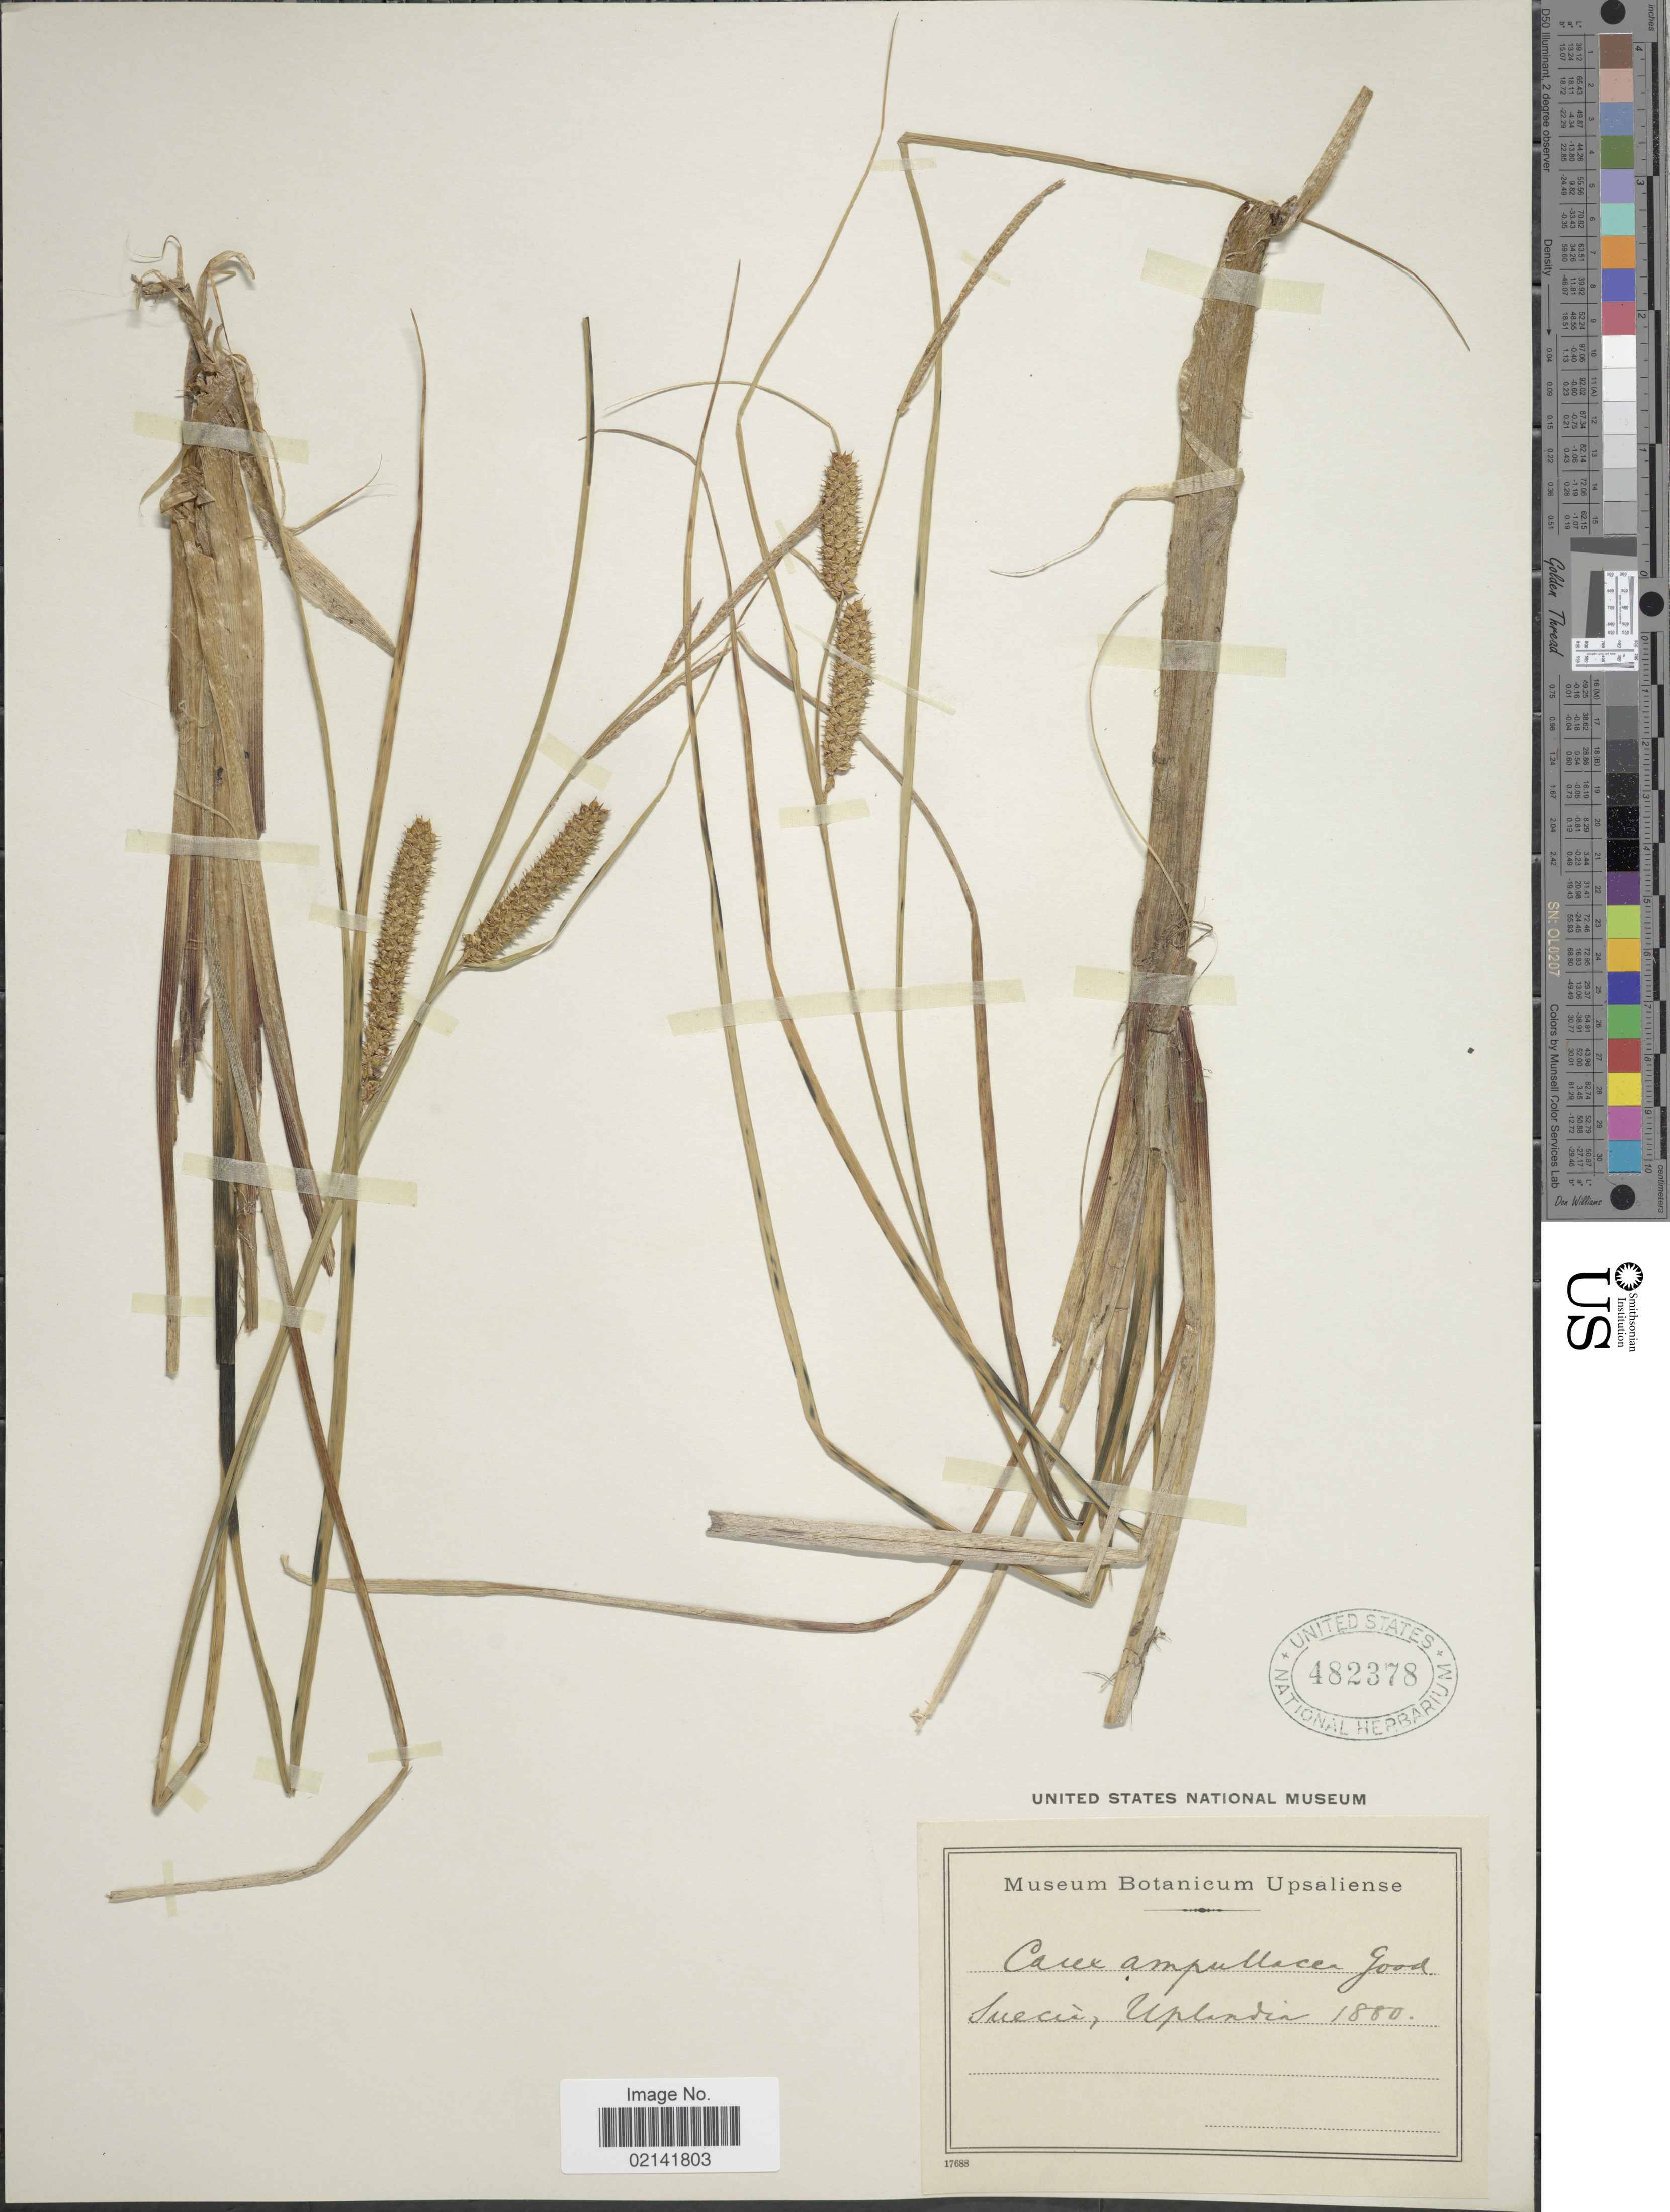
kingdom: Plantae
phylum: Tracheophyta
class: Liliopsida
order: Poales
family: Cyperaceae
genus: Carex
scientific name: Carex rostrata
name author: Stokes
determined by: Strong, Mark T., (BOT), Smithsonian Institution - National Museum of Natural History (UNITED STATES)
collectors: ex herb. Mus. Botan. Upsal.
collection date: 1880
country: Sweden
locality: Suecia, Uplandia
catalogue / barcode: US 482378